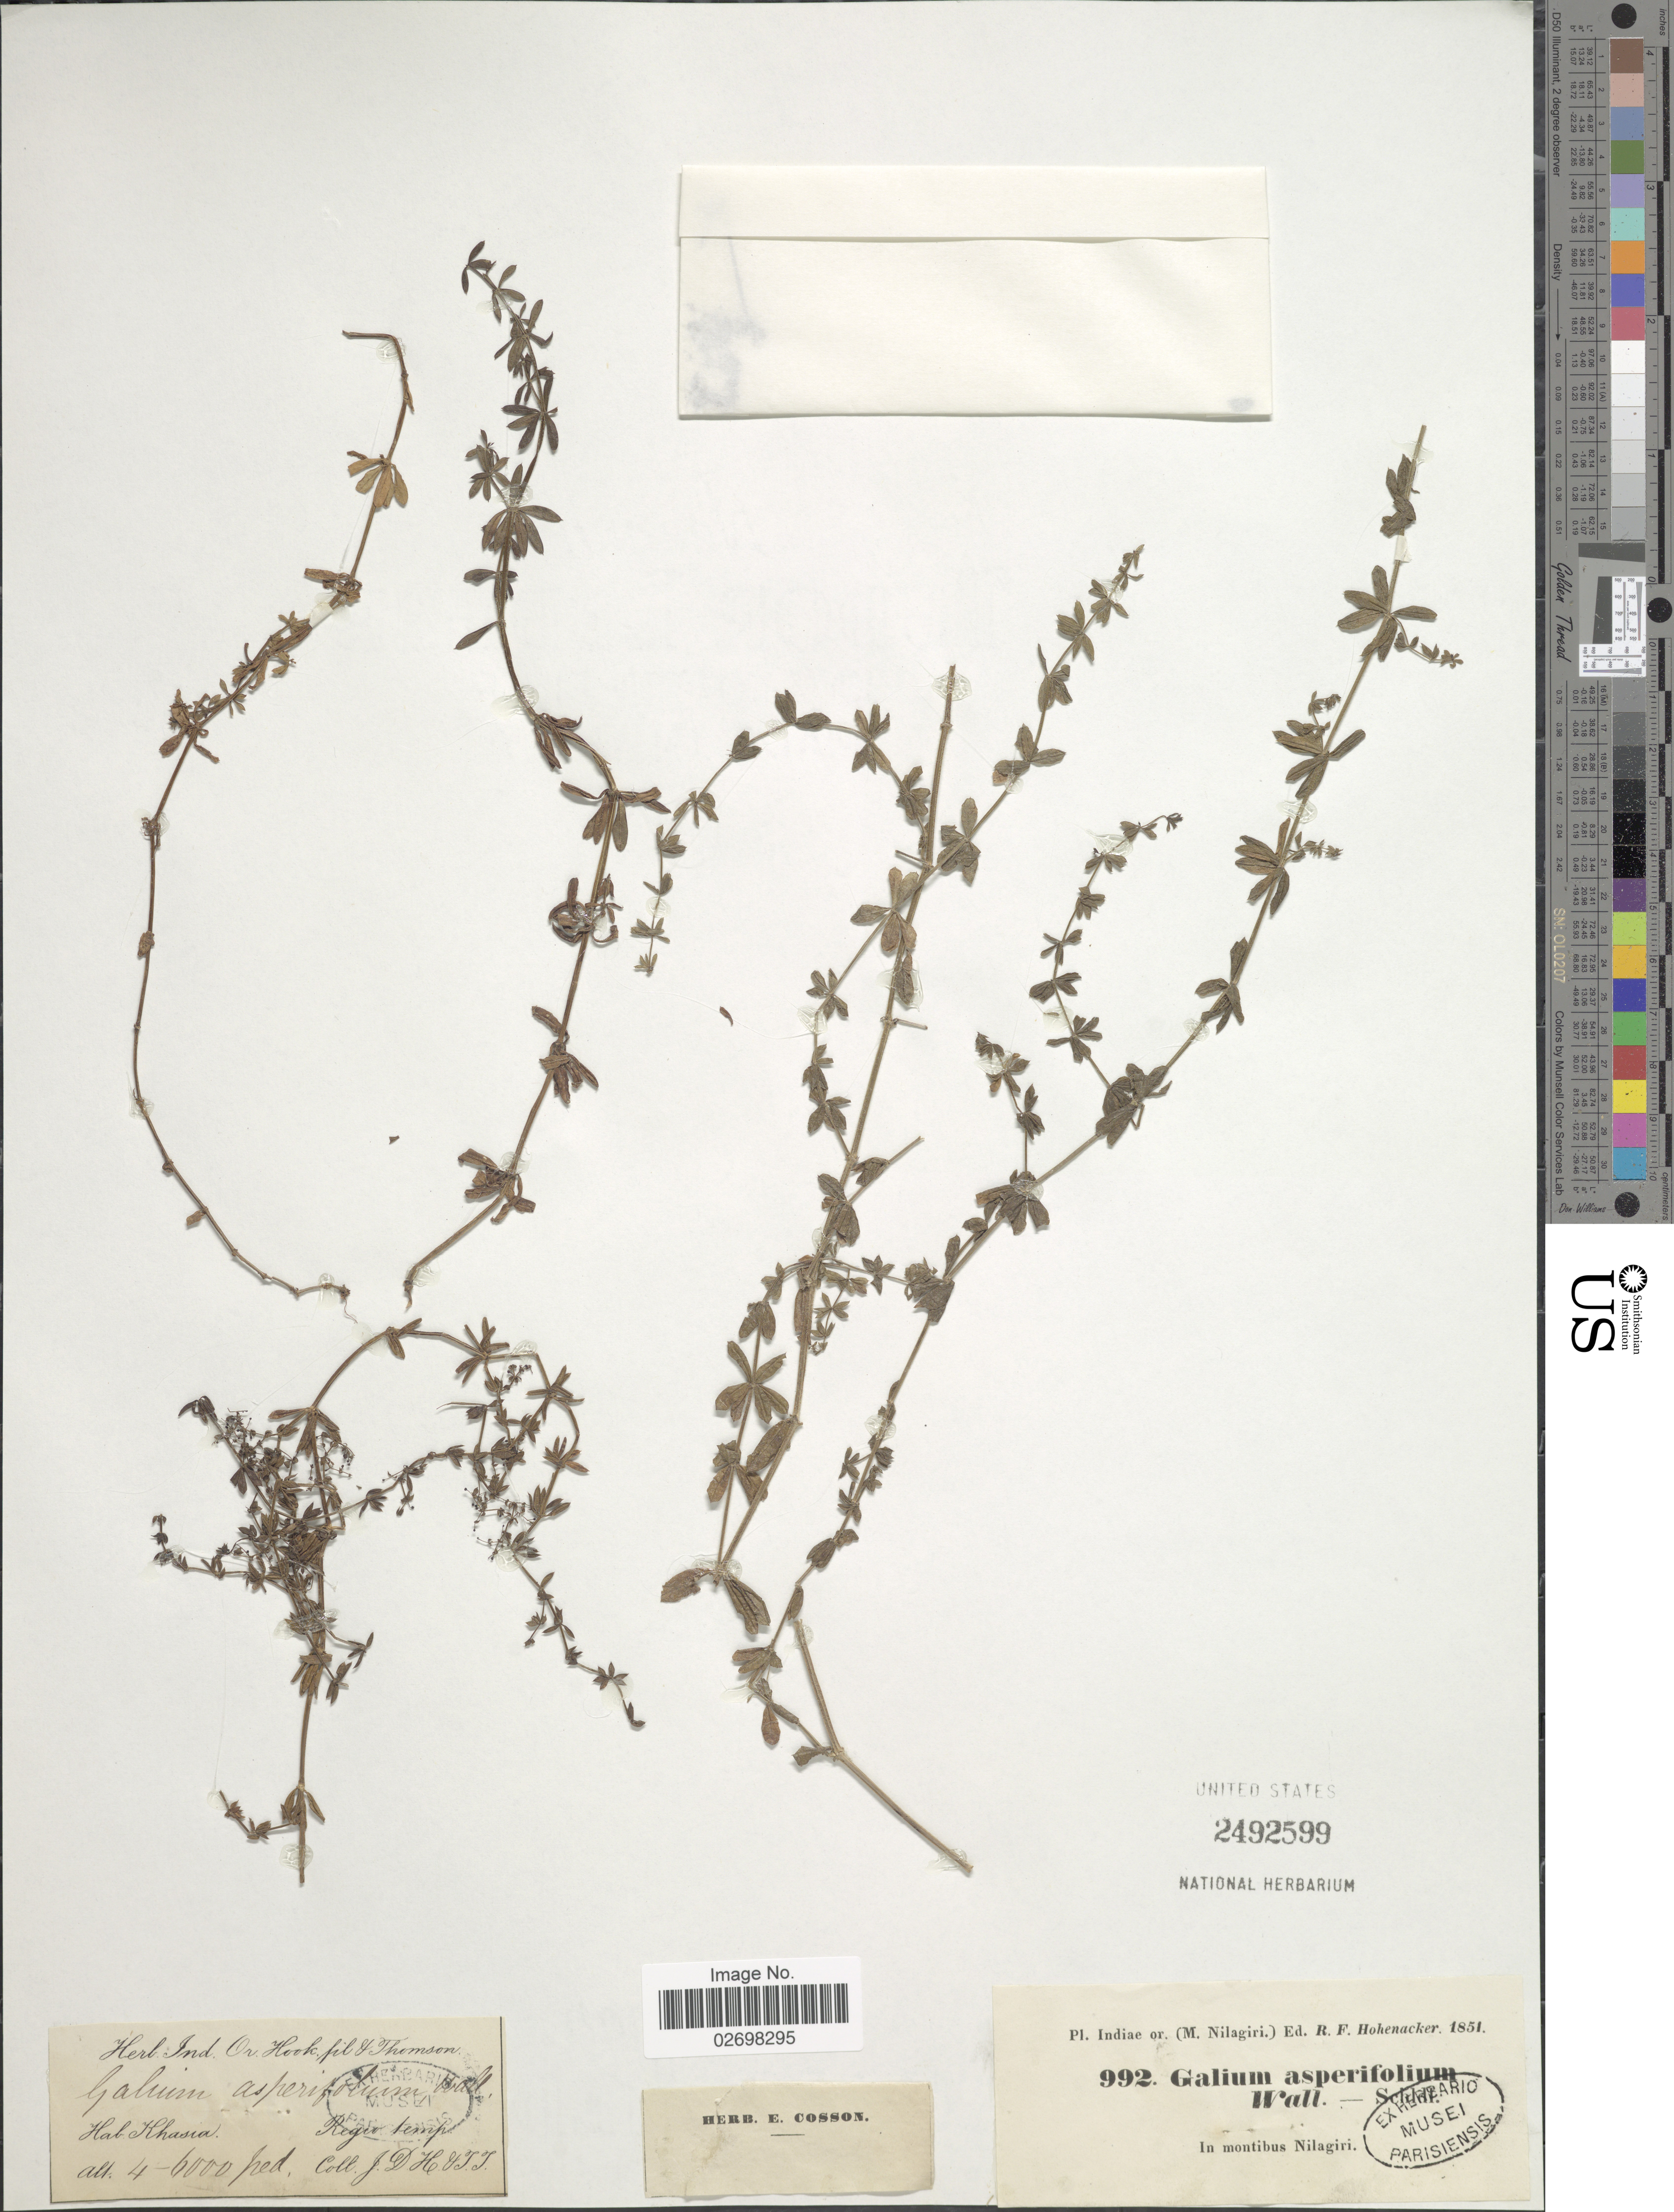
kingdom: Plantae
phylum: Tracheophyta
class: Magnoliopsida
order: Gentianales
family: Rubiaceae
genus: Galium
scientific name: Galium asperifolium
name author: Wall.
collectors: J. D. Hooker & T. Thomson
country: India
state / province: Meghalaya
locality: Khasia, In montibus Nilagri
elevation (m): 1219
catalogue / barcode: US 2492599